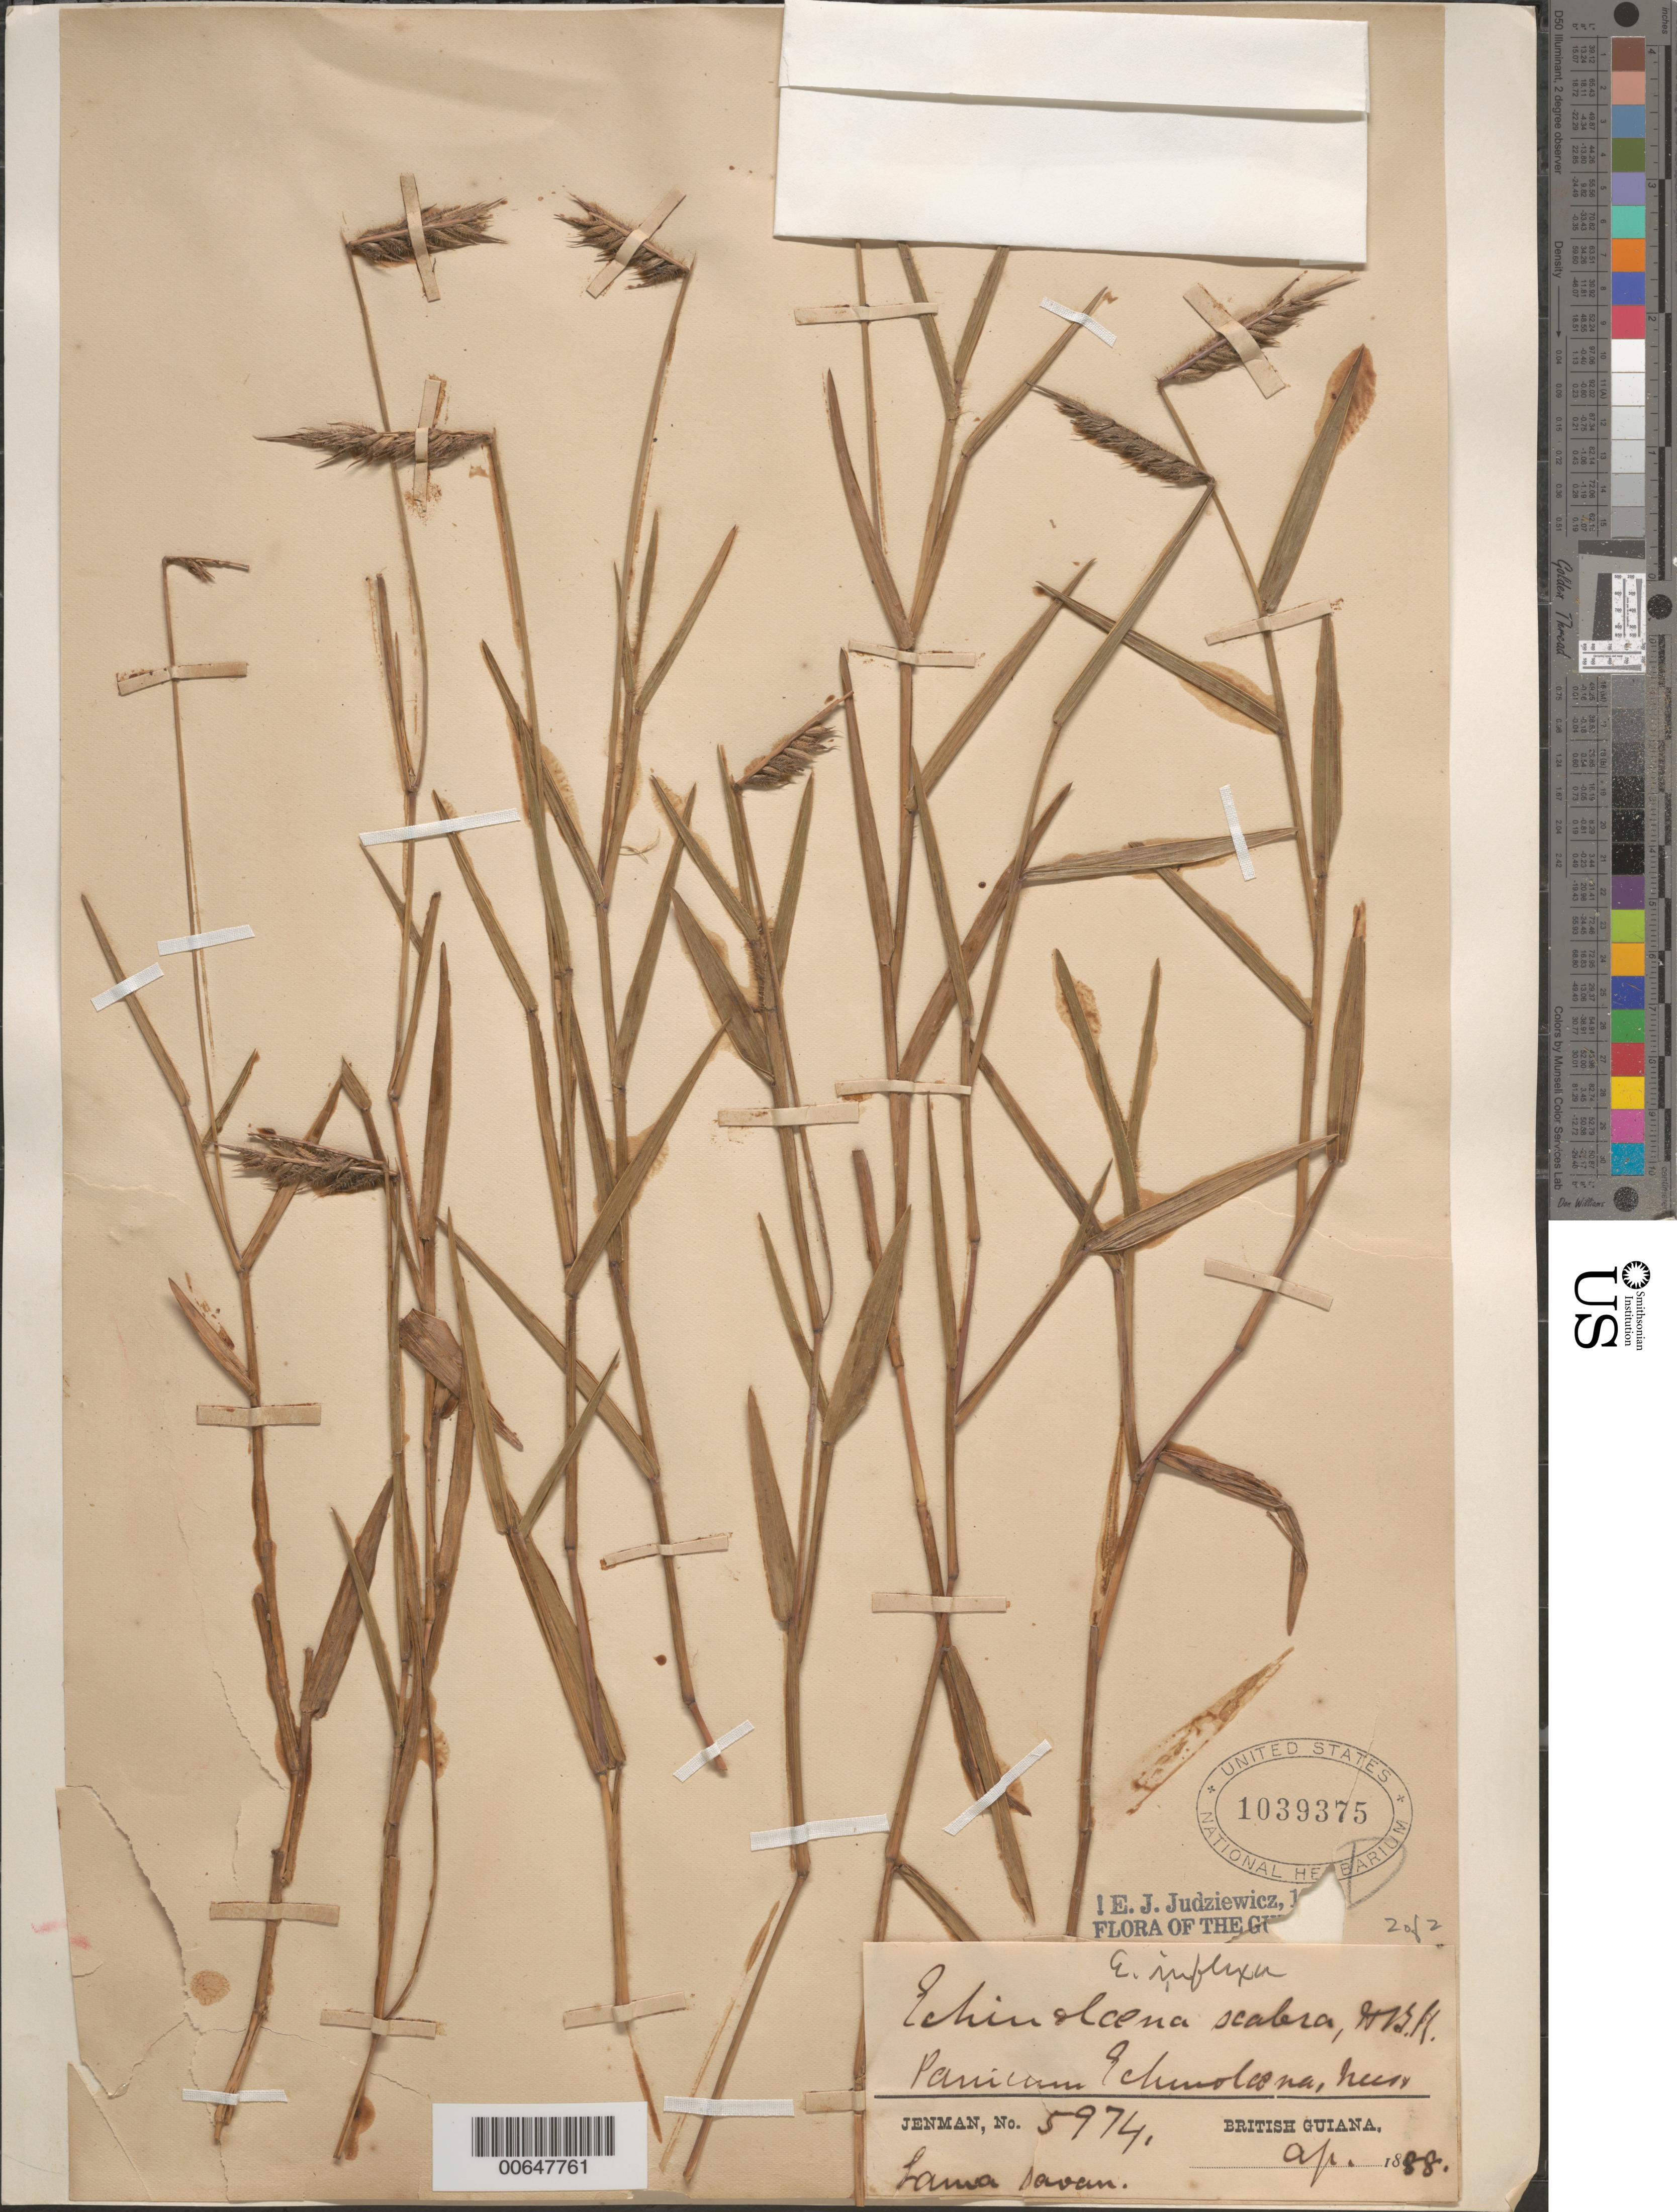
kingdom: Plantae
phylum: Tracheophyta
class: Liliopsida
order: Poales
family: Poaceae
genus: Echinolaena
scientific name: Echinolaena inflexa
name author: (Poir.) Chase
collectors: -. Jenman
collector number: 5974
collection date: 1888-04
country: Guyana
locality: British Guiana. Lama savan.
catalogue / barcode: US 1039375